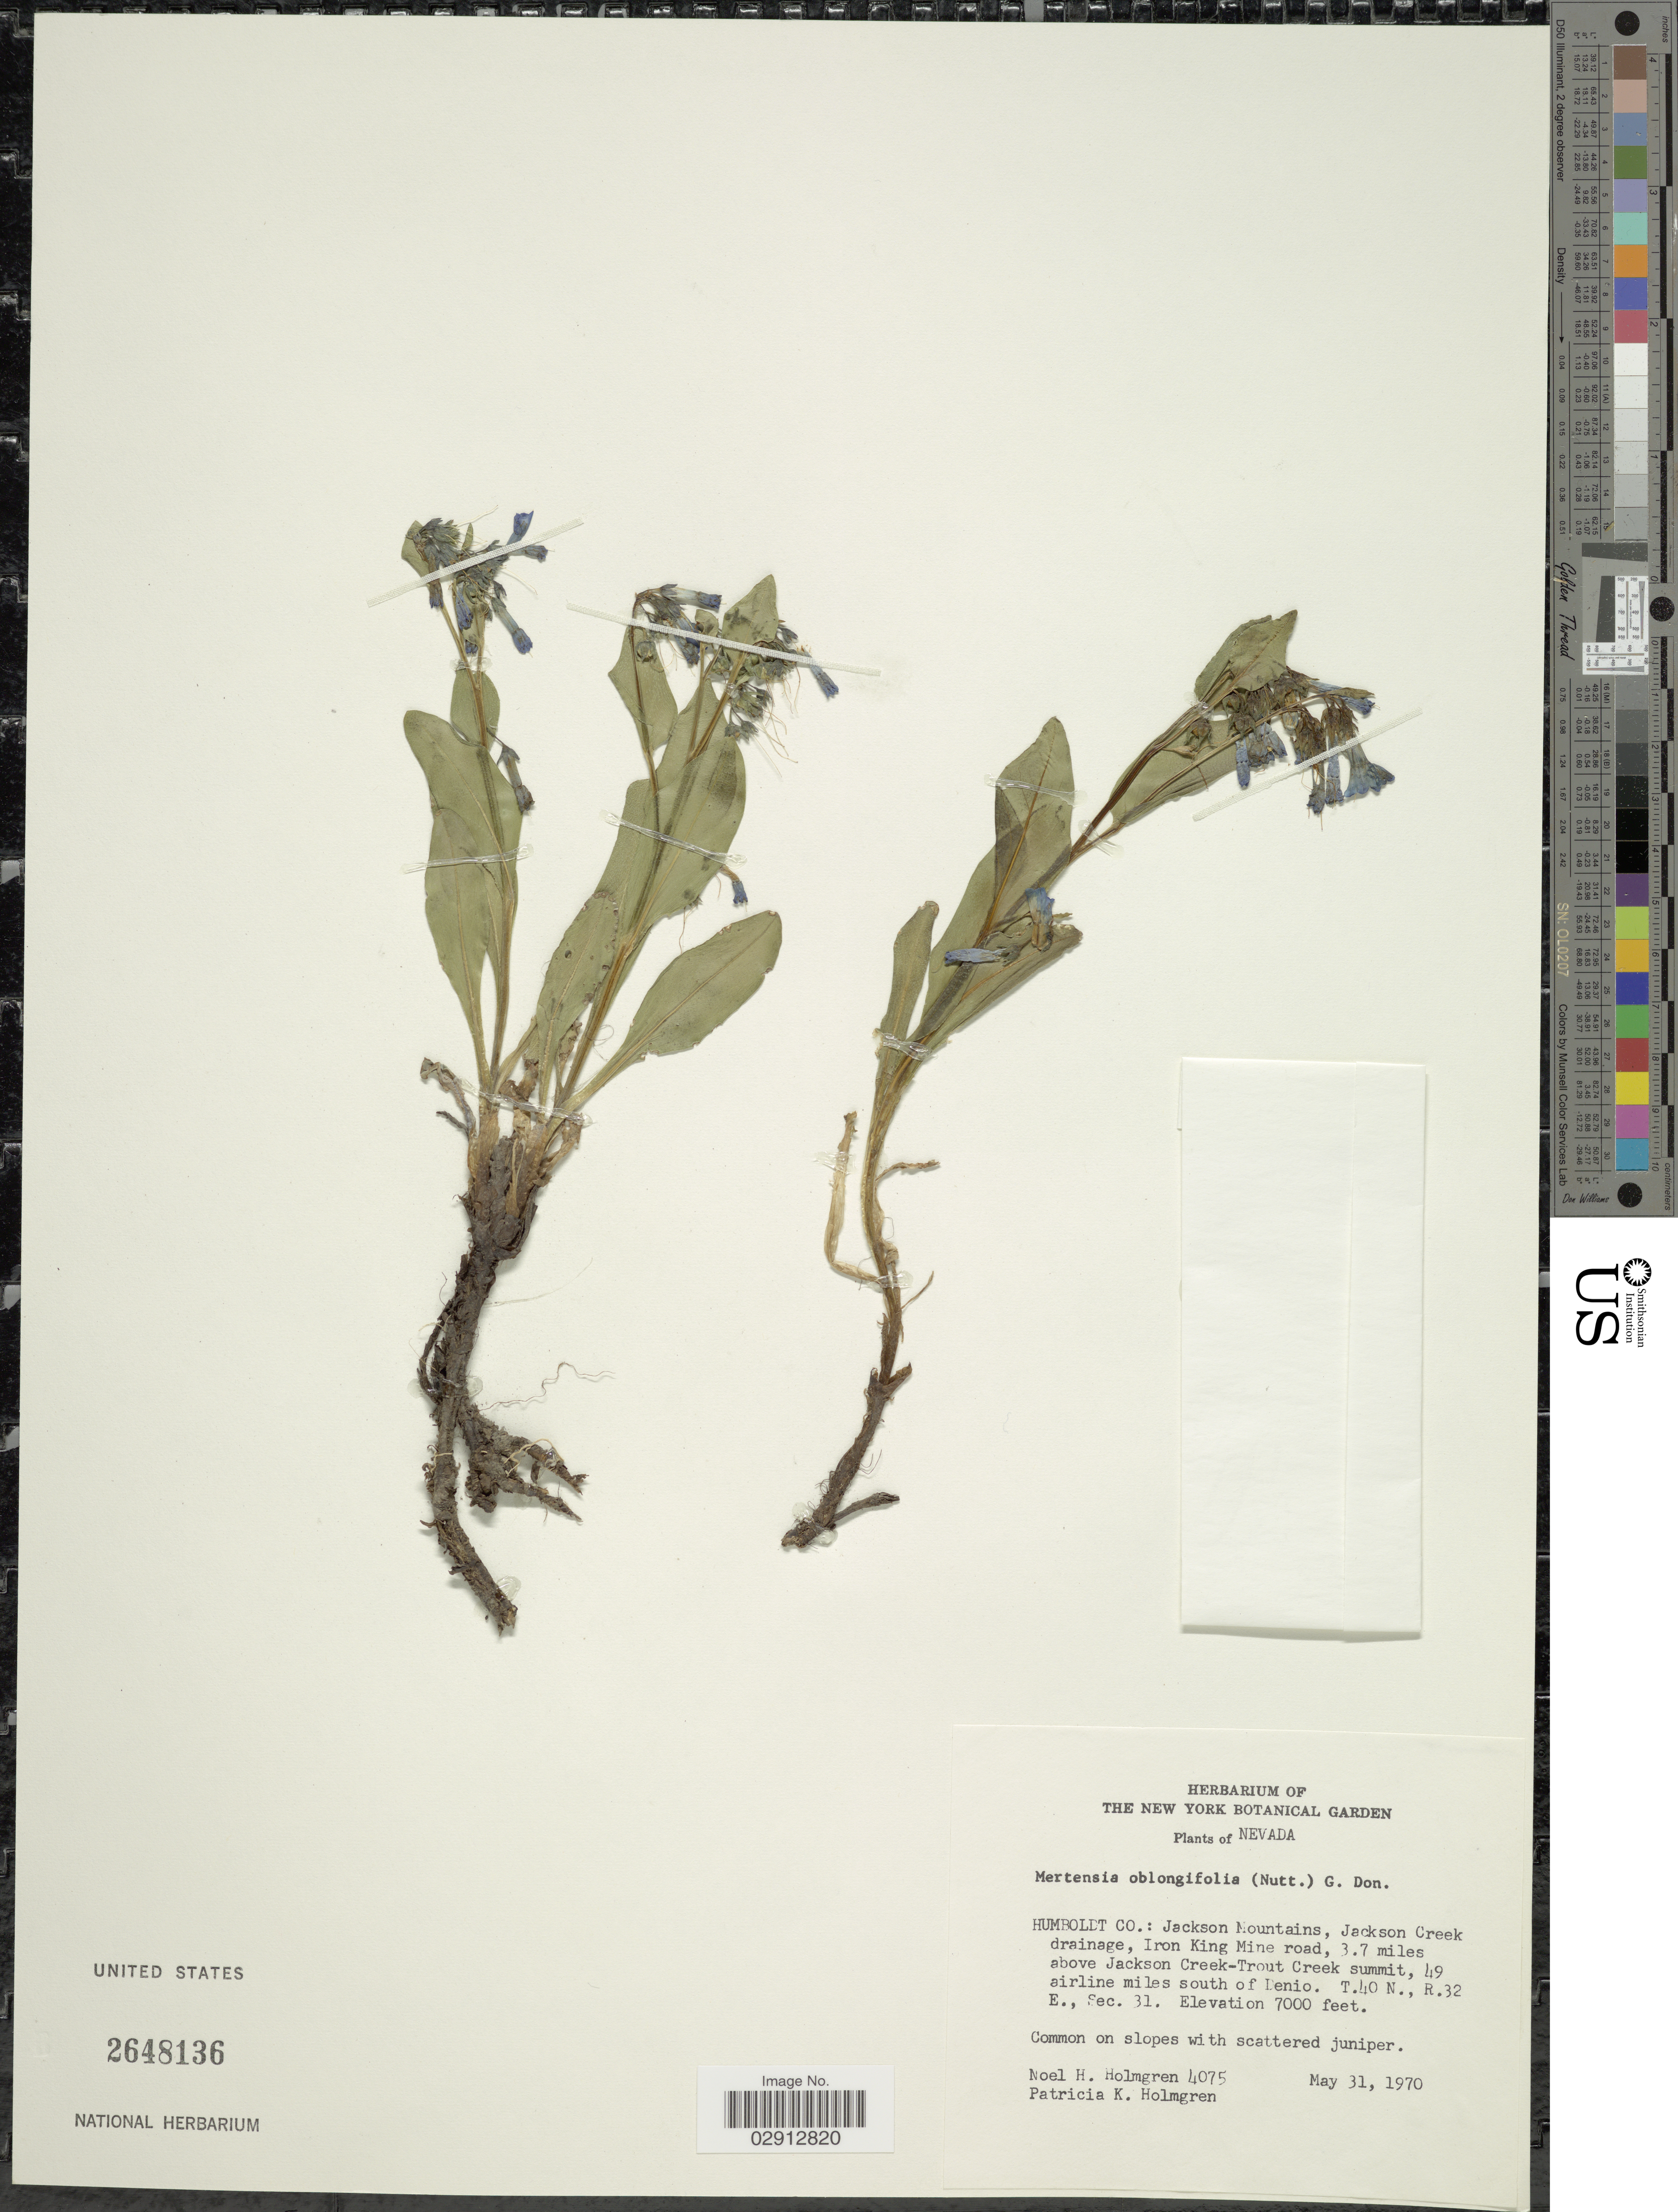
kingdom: Plantae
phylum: Tracheophyta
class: Magnoliopsida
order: Boraginales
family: Boraginaceae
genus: Mertensia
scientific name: Mertensia oblongifolia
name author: (Nutt.) G. Don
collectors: N. H. Holmgren & P. K. Holmgren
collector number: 4075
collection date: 1970-05-31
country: United States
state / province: Nevada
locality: Humboldt Co.: Jackson Mountains, Jackson Creek drainage, Iron King Mine road, 3.7 miles above Jackson Creek-Trout Creek summit, 49 airline miles south of Denio. T.40 N., R.32 E., Sec. 31.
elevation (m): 2134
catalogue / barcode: US 2648136